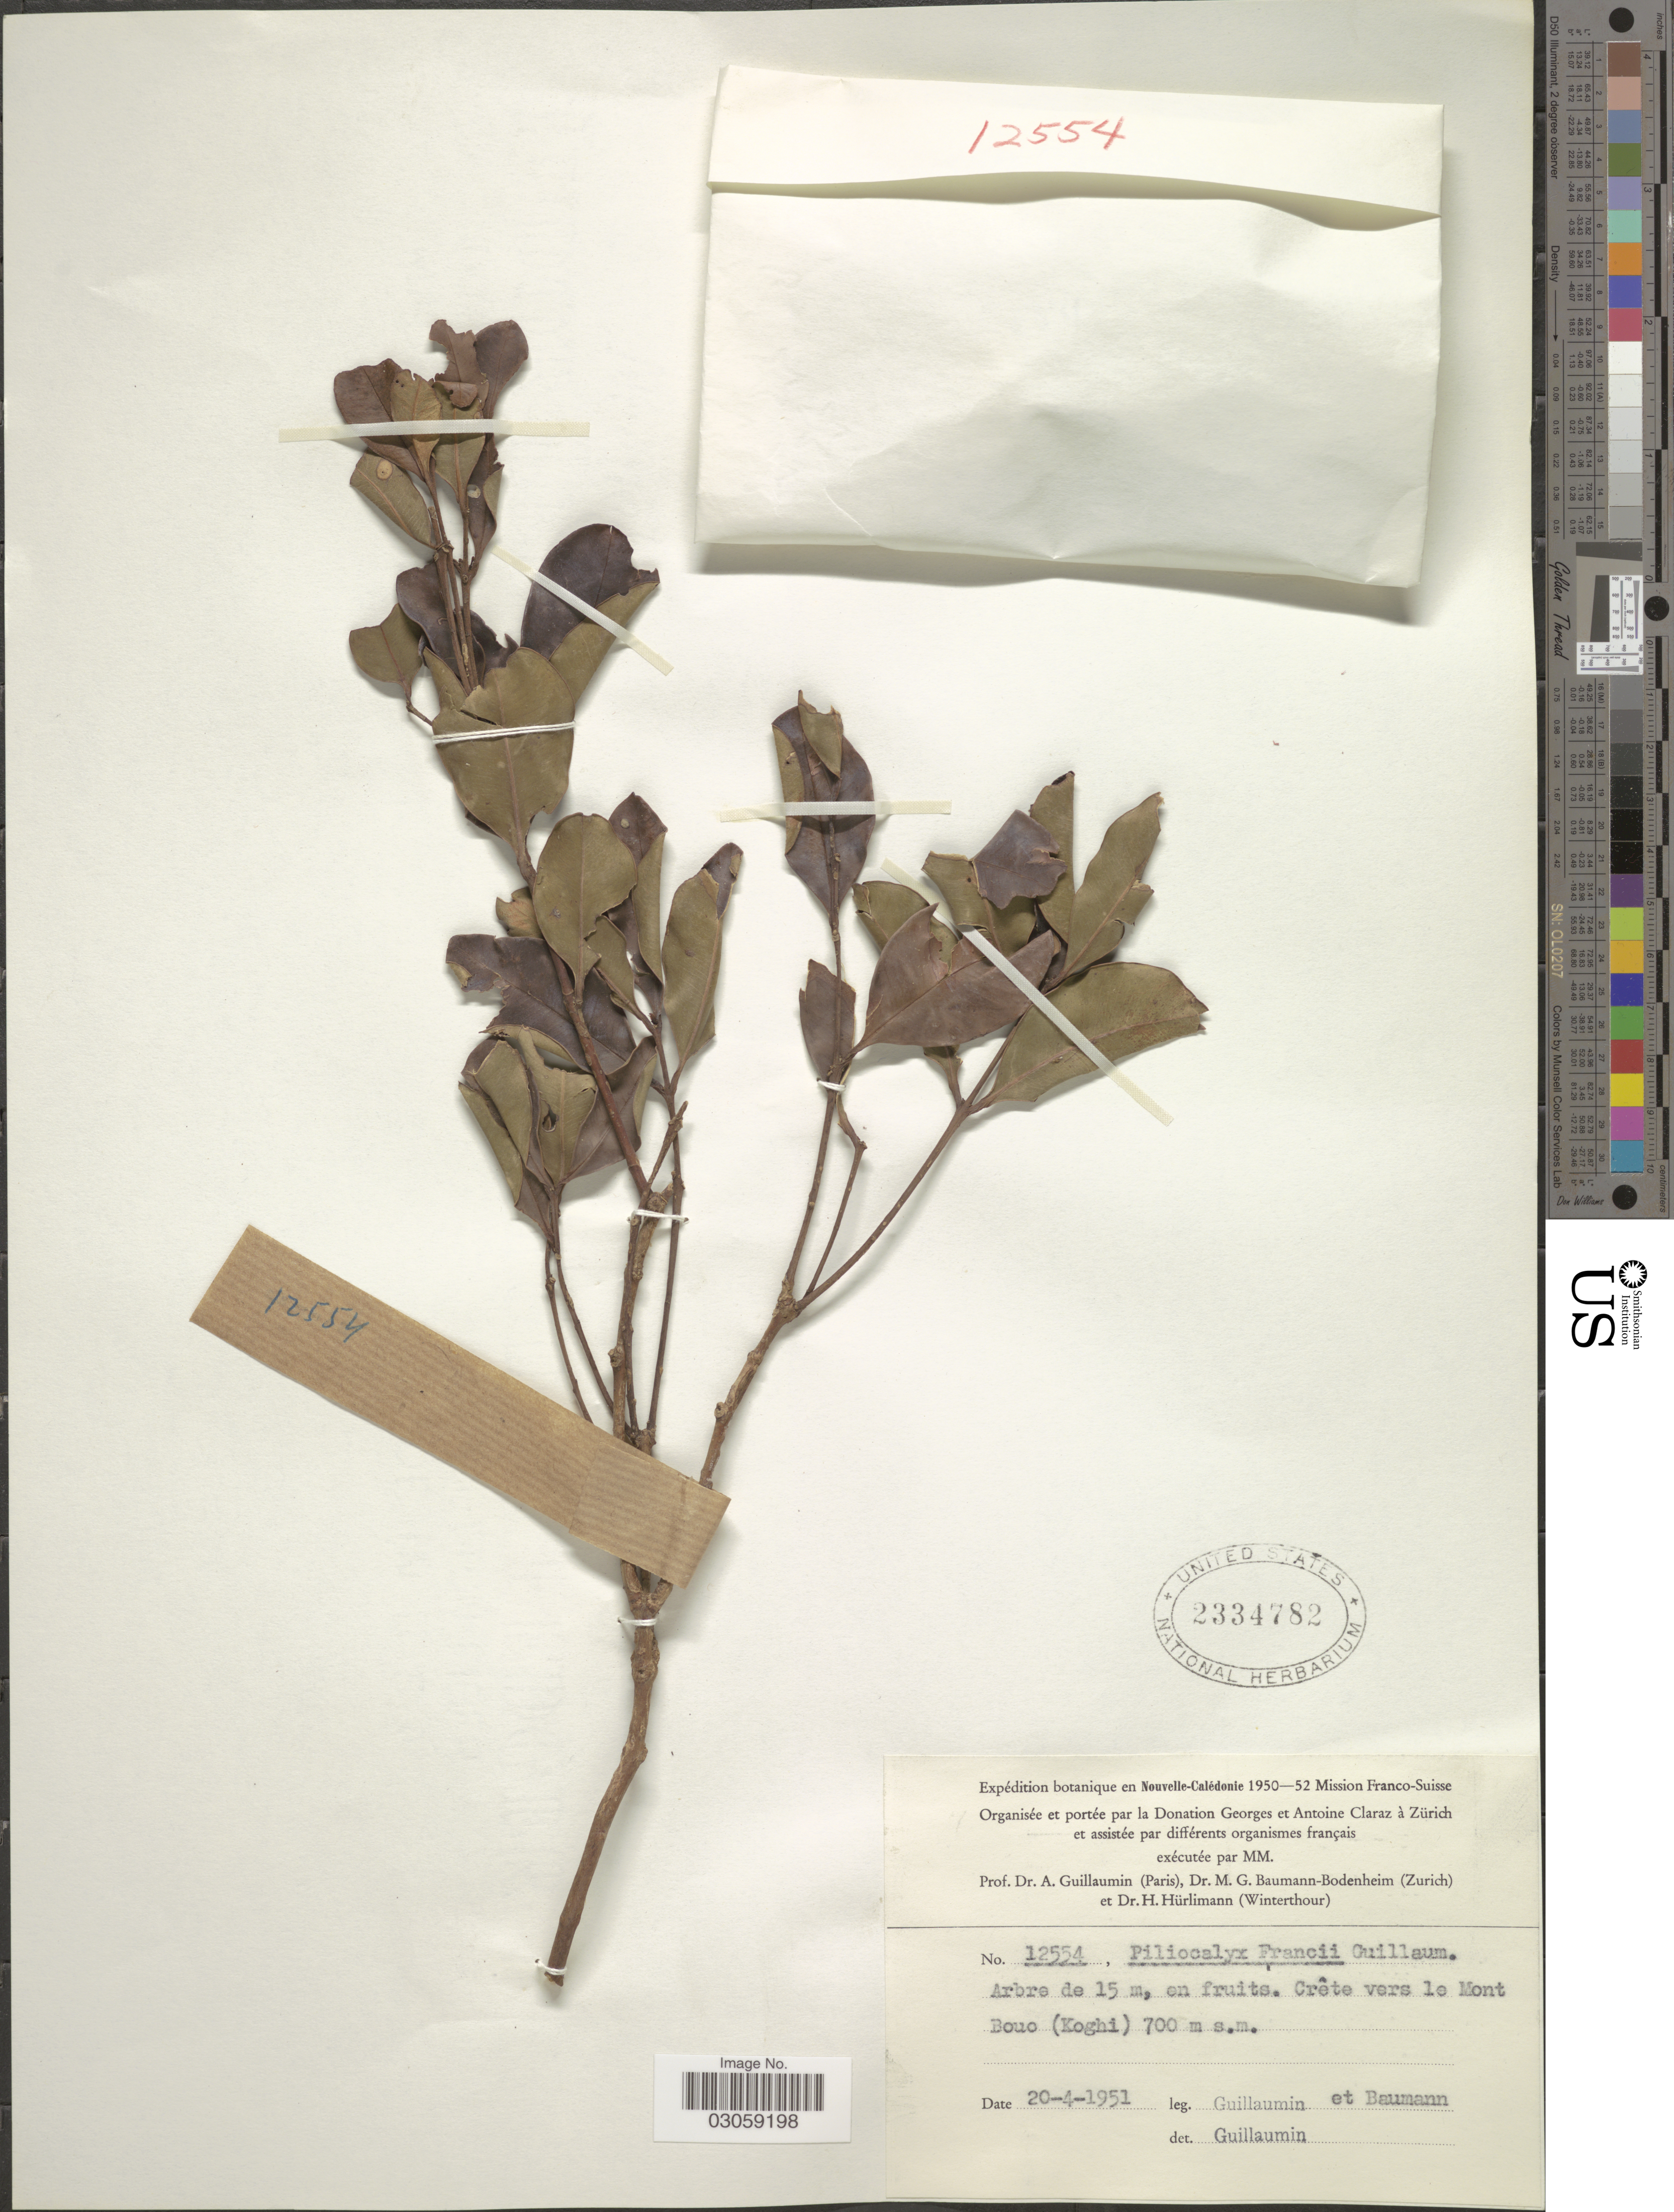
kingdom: Plantae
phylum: Tracheophyta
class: Magnoliopsida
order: Myrtales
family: Myrtaceae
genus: Syzygium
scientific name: Syzygium francii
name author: (Guillaumin) N. Snow et al.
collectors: A. Guillaumin & M. G. Baumann-Bodenheim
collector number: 12554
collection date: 1951-04-20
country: New Caledonia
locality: En Nouvelle-Calédonie. Crête vers le Mont Bouo (Koghi).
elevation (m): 700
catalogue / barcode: US 2334782